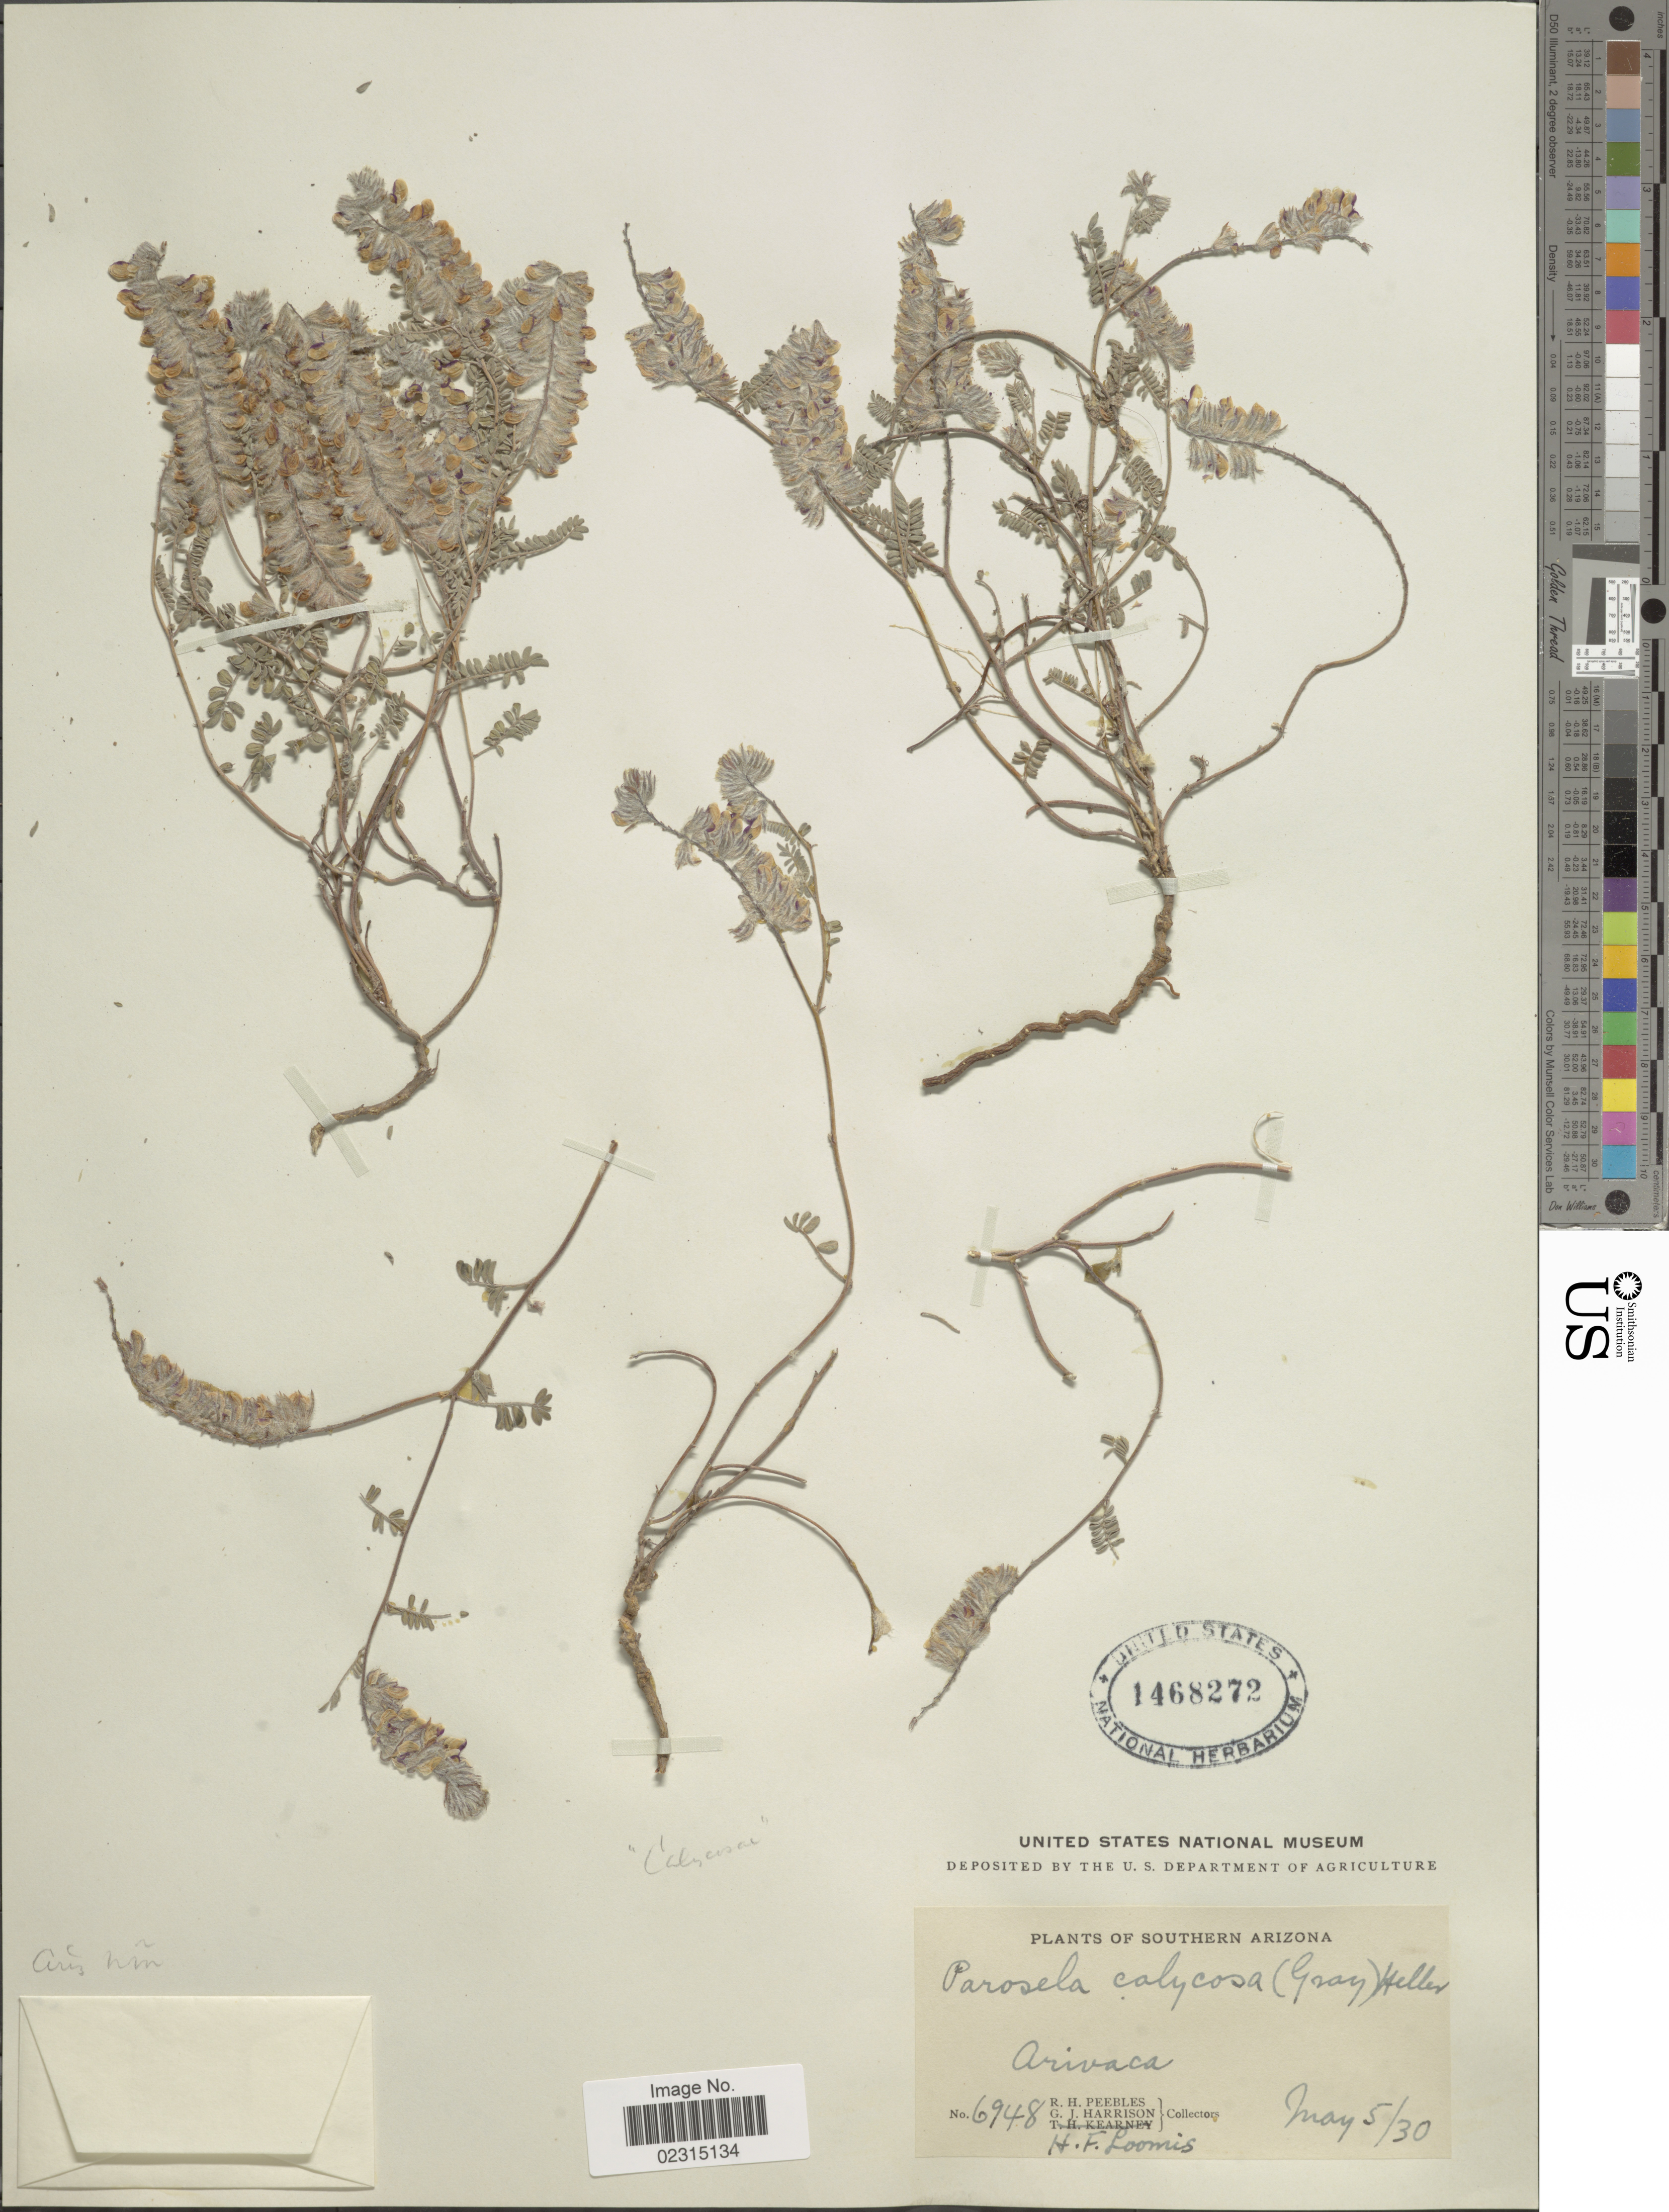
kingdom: Plantae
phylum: Tracheophyta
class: Magnoliopsida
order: Fabales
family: Fabaceae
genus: Marina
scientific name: Marina calycosa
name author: (A. Gray) Barneby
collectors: R. H. Peebles, G. J. Harrison & H. F. Loomis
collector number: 6948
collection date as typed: Transcribed d/m/y: 5/5/30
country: United States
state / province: Arizona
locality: Southern Arizona, Arivaca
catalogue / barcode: US 1468272